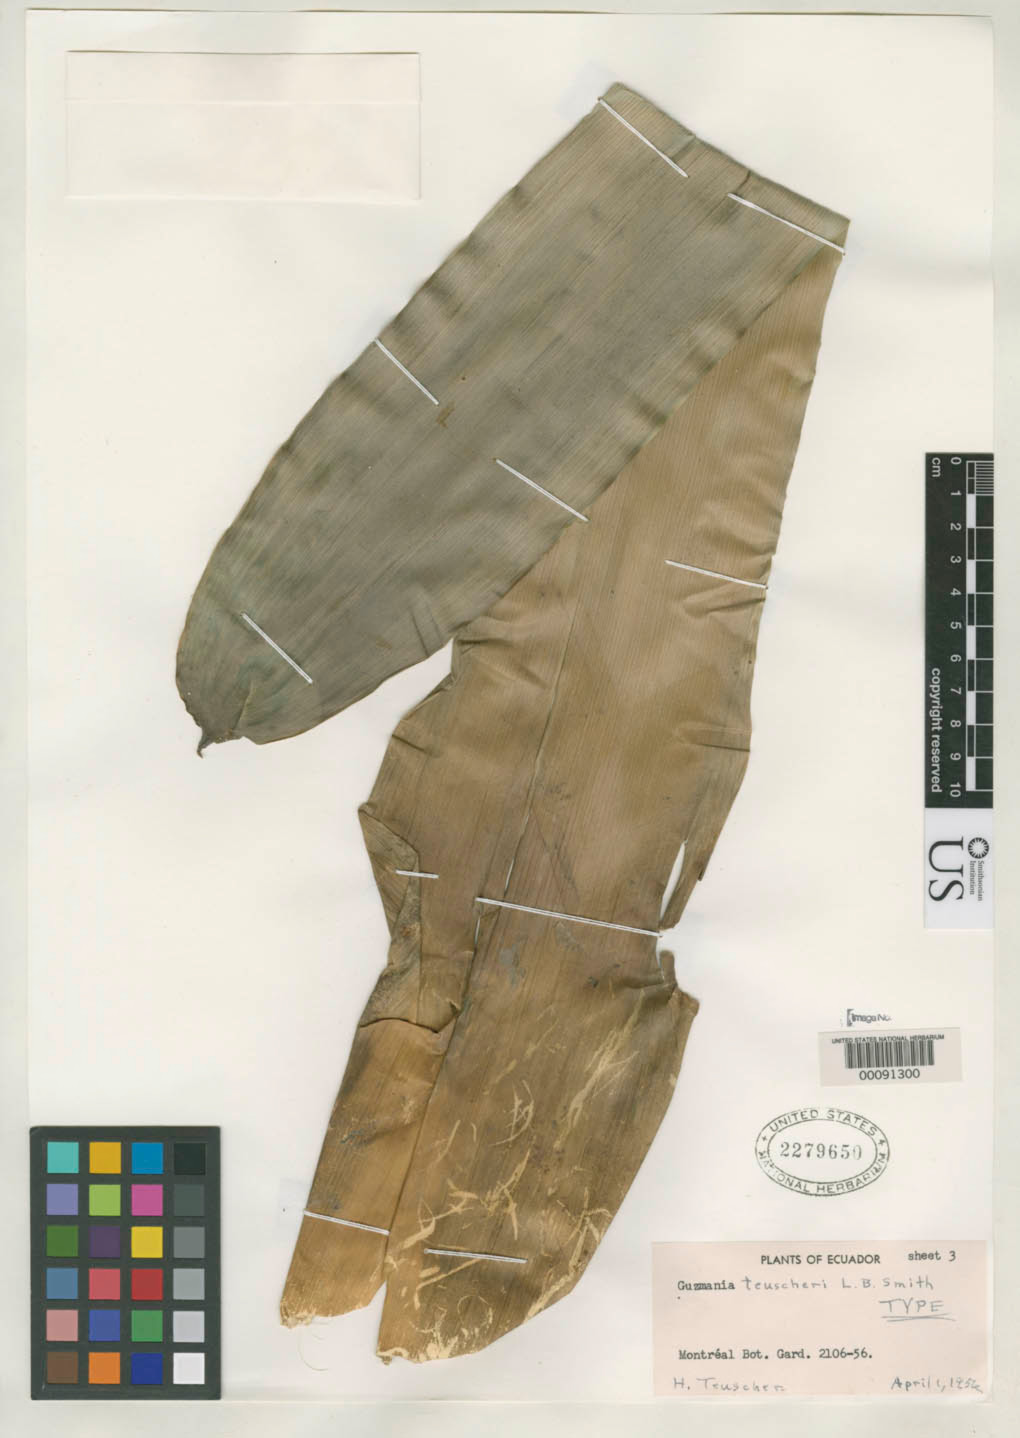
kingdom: Plantae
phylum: Tracheophyta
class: Liliopsida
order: Poales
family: Bromeliaceae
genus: Guzmania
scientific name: Guzmania teuscheri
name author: L.B. Sm.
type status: Holotype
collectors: H. Teuscher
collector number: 2106-56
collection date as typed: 01 Apr 1956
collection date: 1956-04-01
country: Ecuador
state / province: Guayas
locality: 60 mi WSW of Guayaquil.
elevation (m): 1036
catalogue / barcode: US 2279650